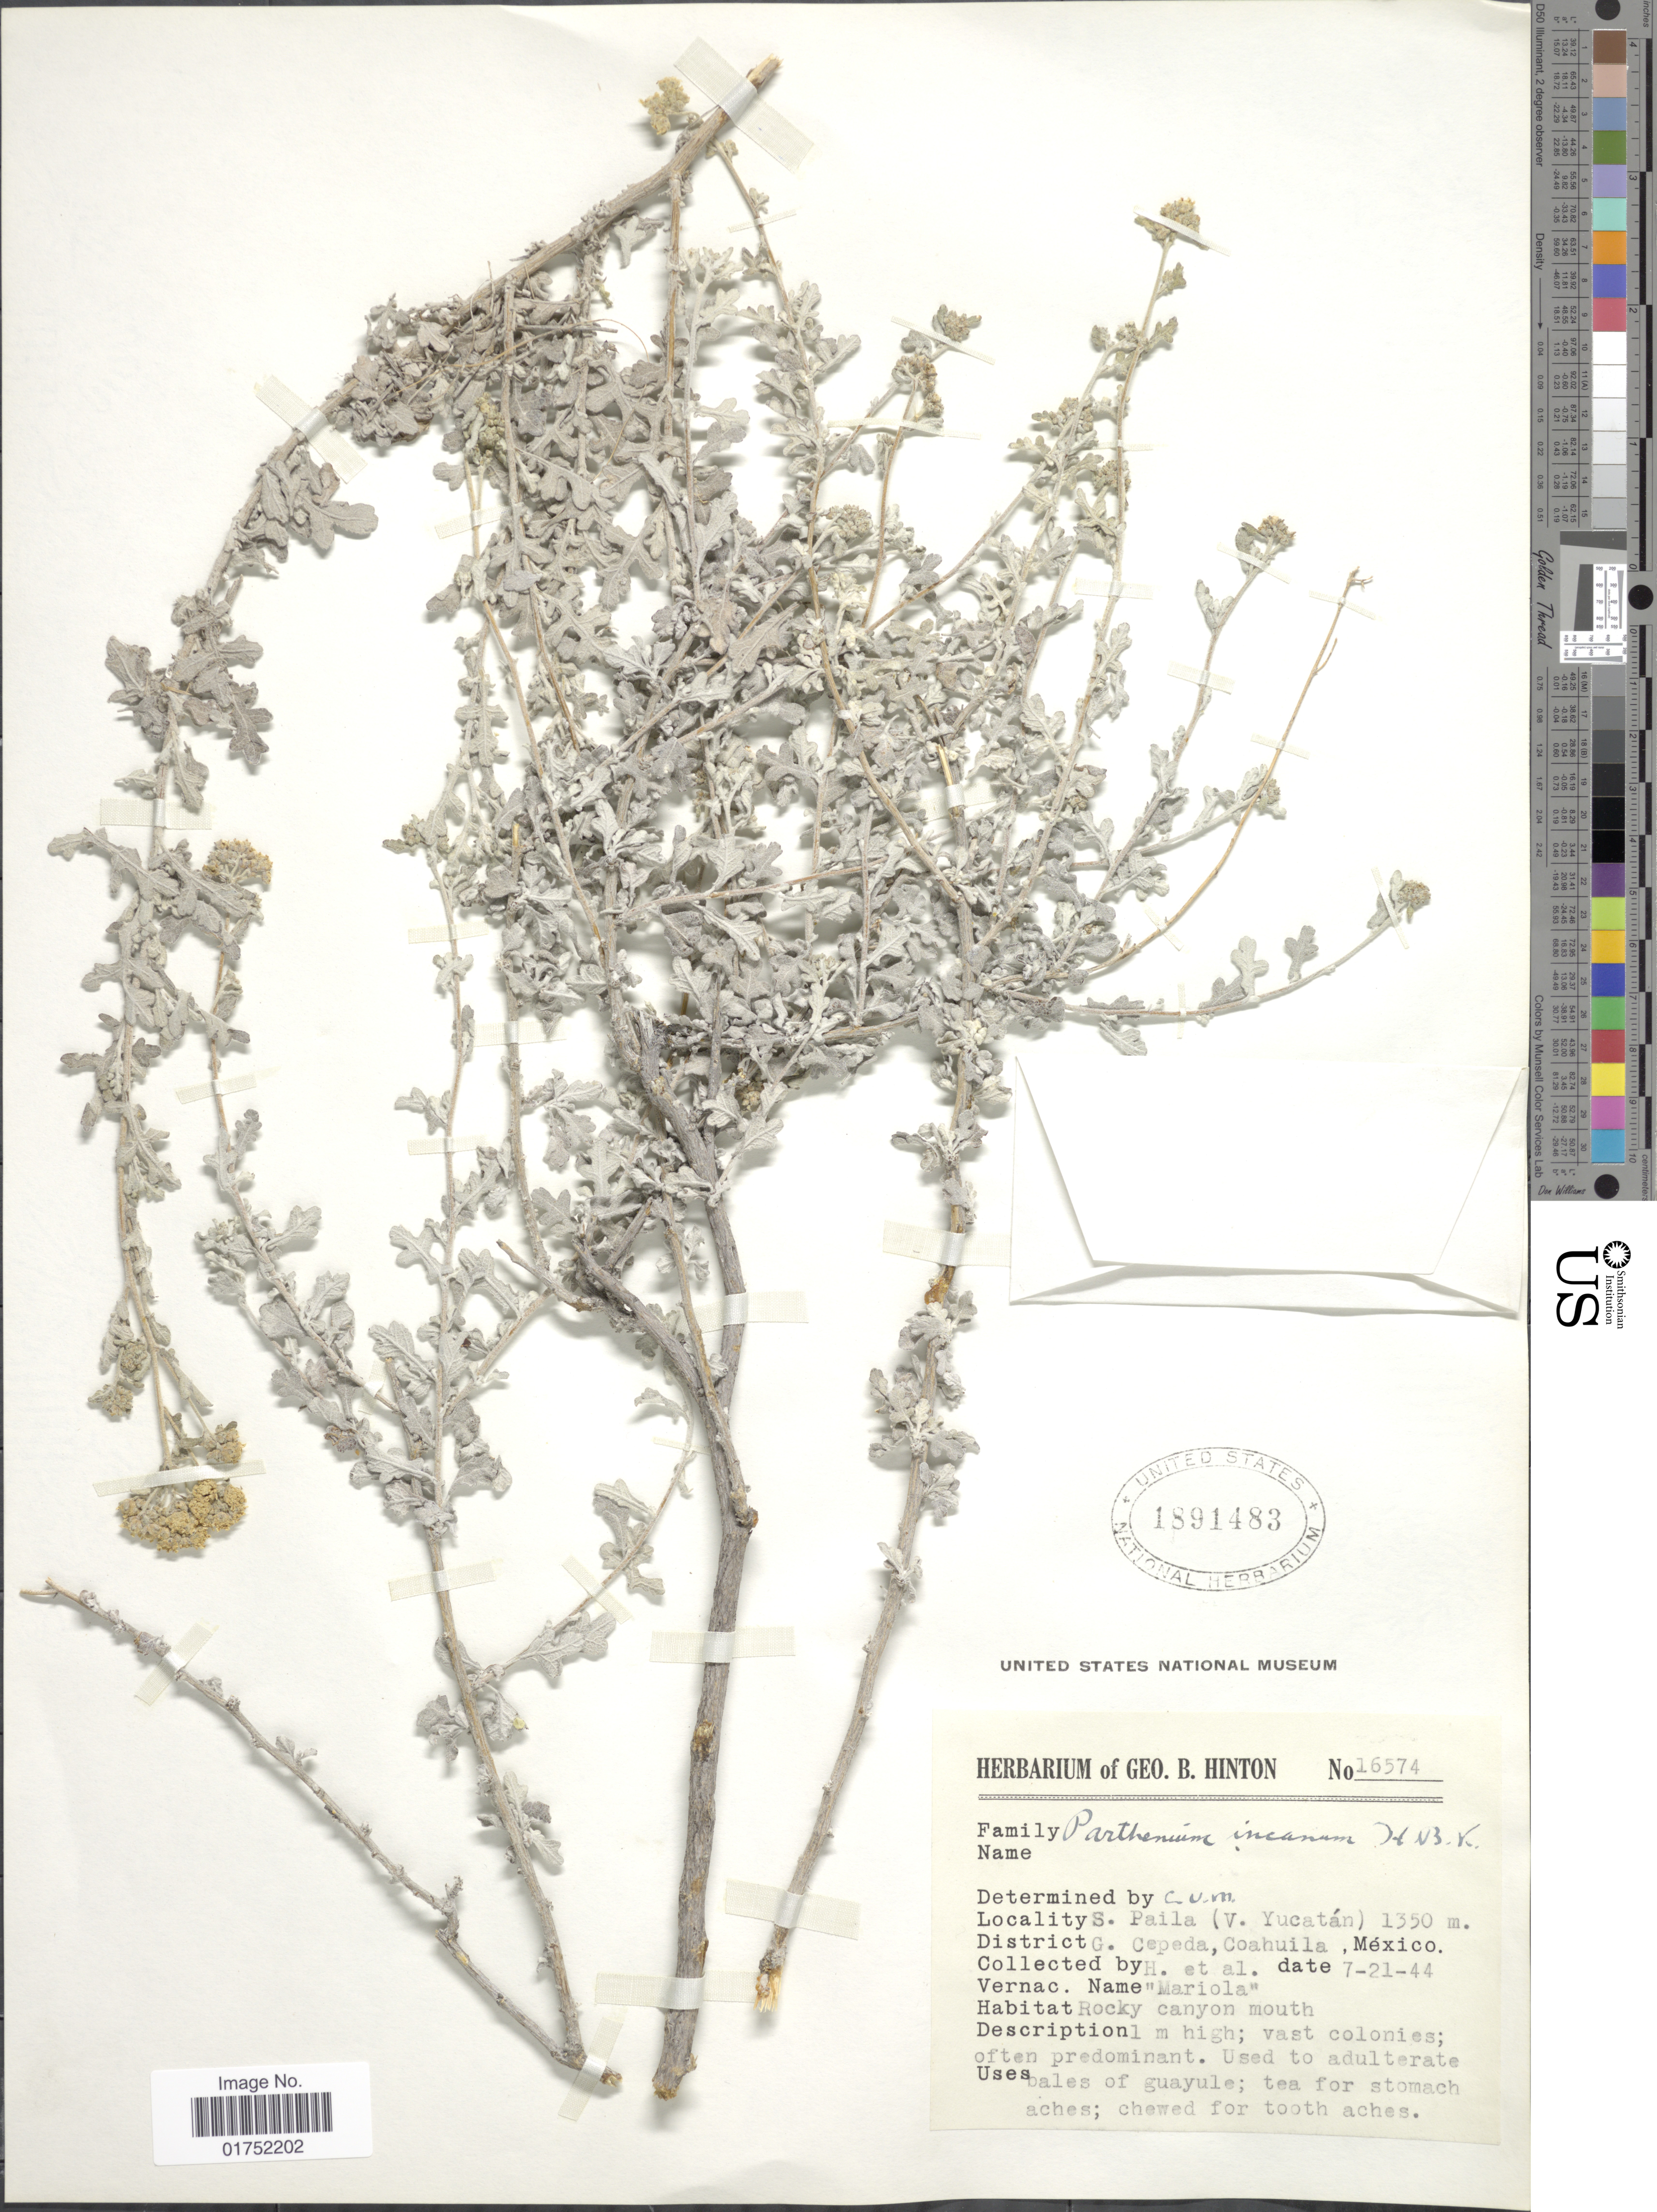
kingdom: Plantae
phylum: Tracheophyta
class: Magnoliopsida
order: Asterales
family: Asteraceae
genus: Parthenium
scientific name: Parthenium incanum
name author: Kunth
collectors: G. B. Hinton & et al.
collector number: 16574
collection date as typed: Transcribed d/m/y: 21/7/44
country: Mexico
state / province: Coahuila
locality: S. Paila (V. Yucatan), District G. Cepeda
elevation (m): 1350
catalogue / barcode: US 1891483